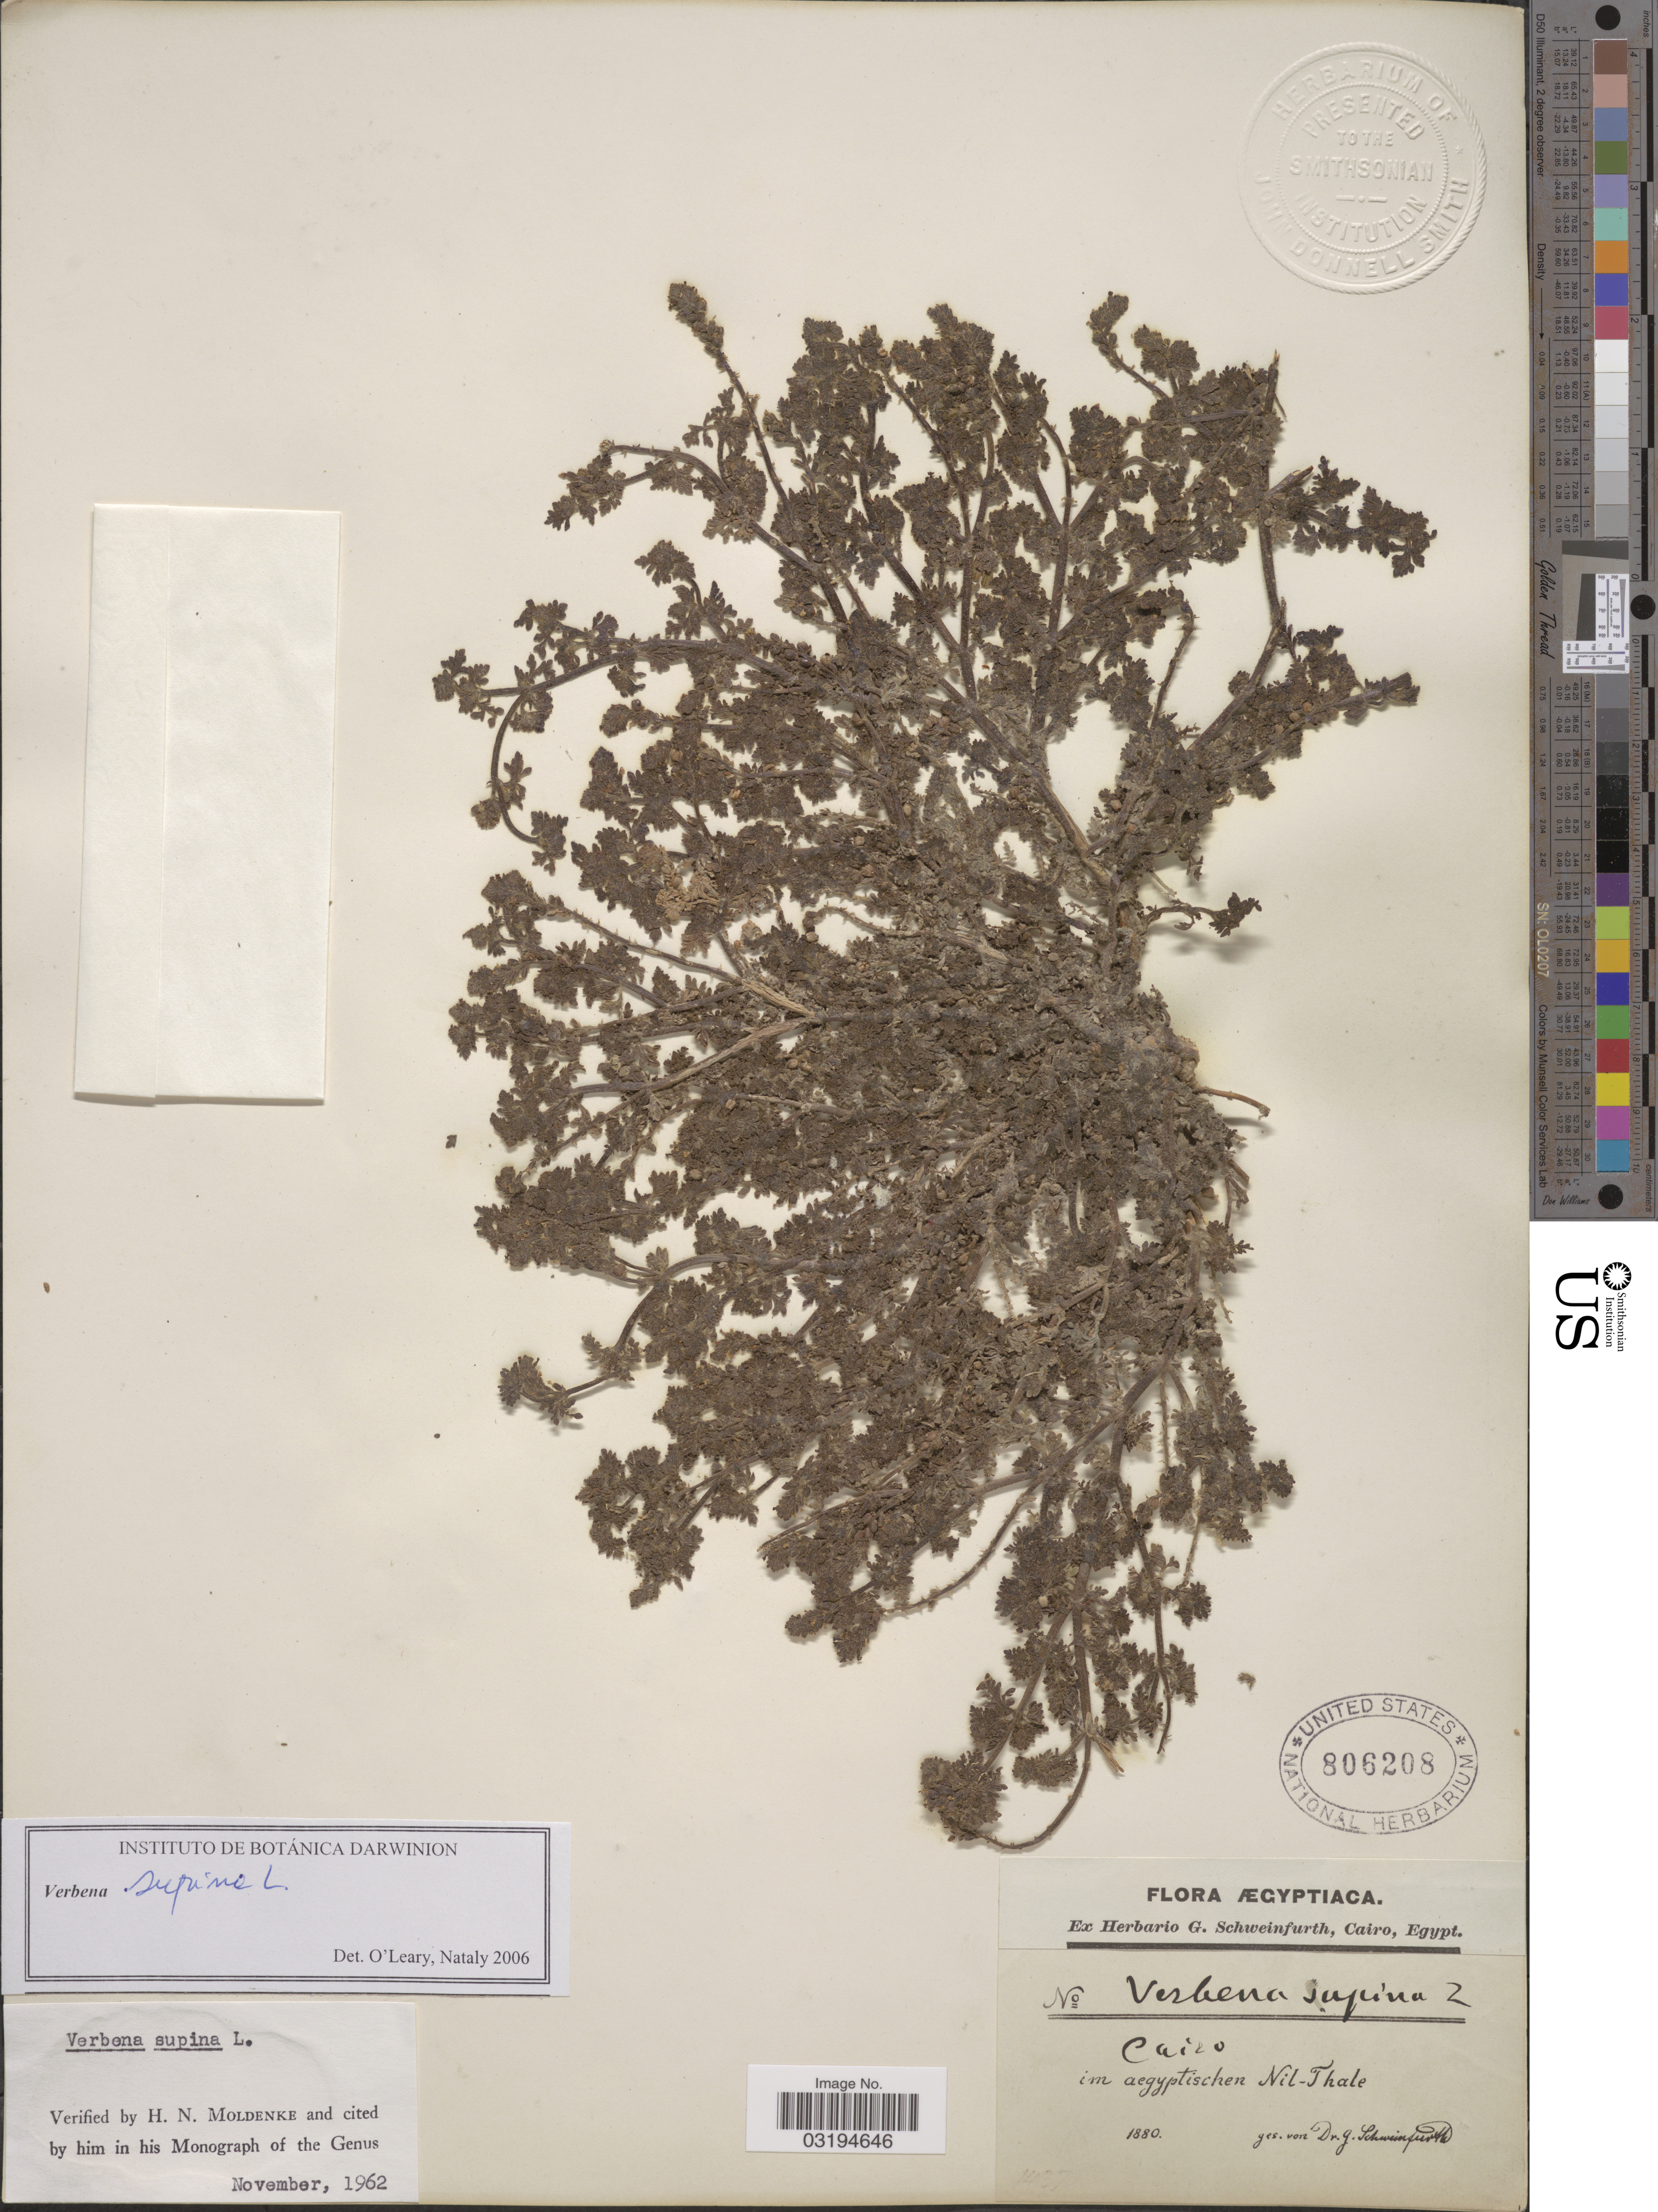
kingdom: Plantae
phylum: Tracheophyta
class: Magnoliopsida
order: Lamiales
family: Verbenaceae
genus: Verbena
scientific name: Verbena supina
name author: L.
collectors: G. A. Schweinfurth (herbarium)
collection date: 1880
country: Egypt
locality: Cairo. Im aegyptischen Nil-Thale.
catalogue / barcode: US 806208